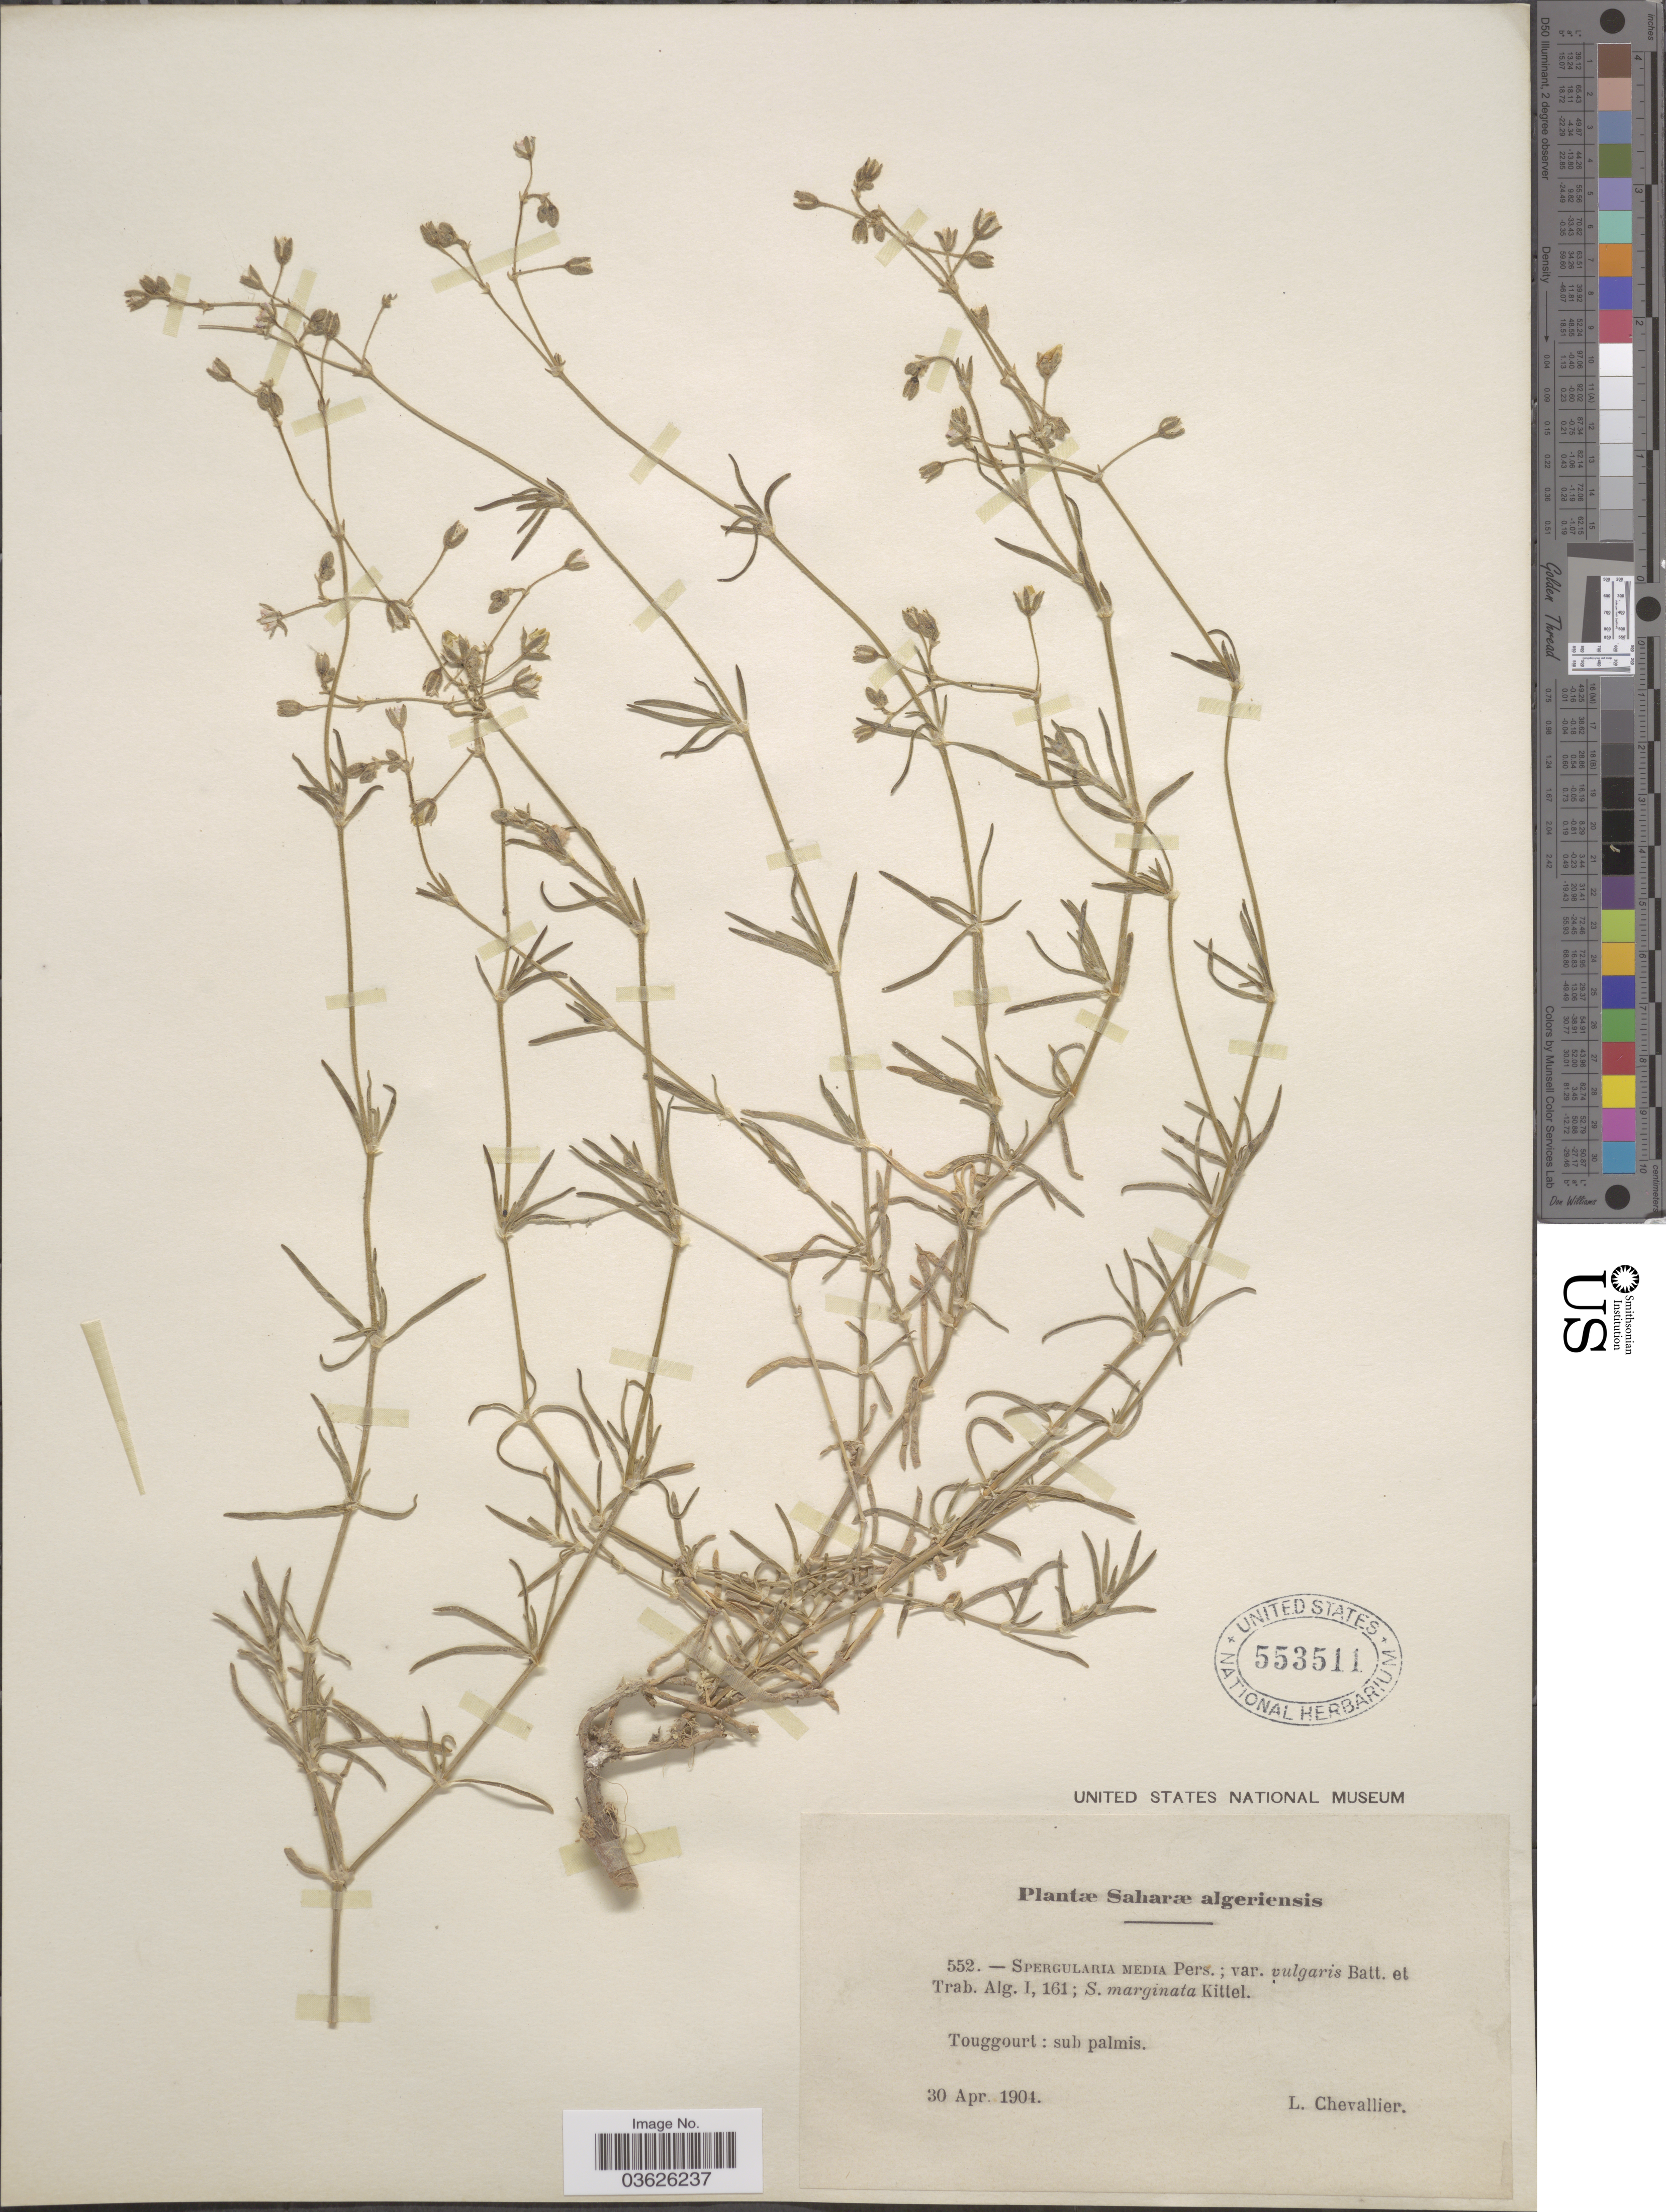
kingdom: Plantae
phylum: Tracheophyta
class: Magnoliopsida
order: Caryophyllales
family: Caryophyllaceae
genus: Spergularia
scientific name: Spergularia media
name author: (L.) C. Presl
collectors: L. Chevallier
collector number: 552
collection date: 1904-04-30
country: Algeria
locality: Saharæ algeriensis. Touggourt: sub palmis.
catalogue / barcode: US 553511